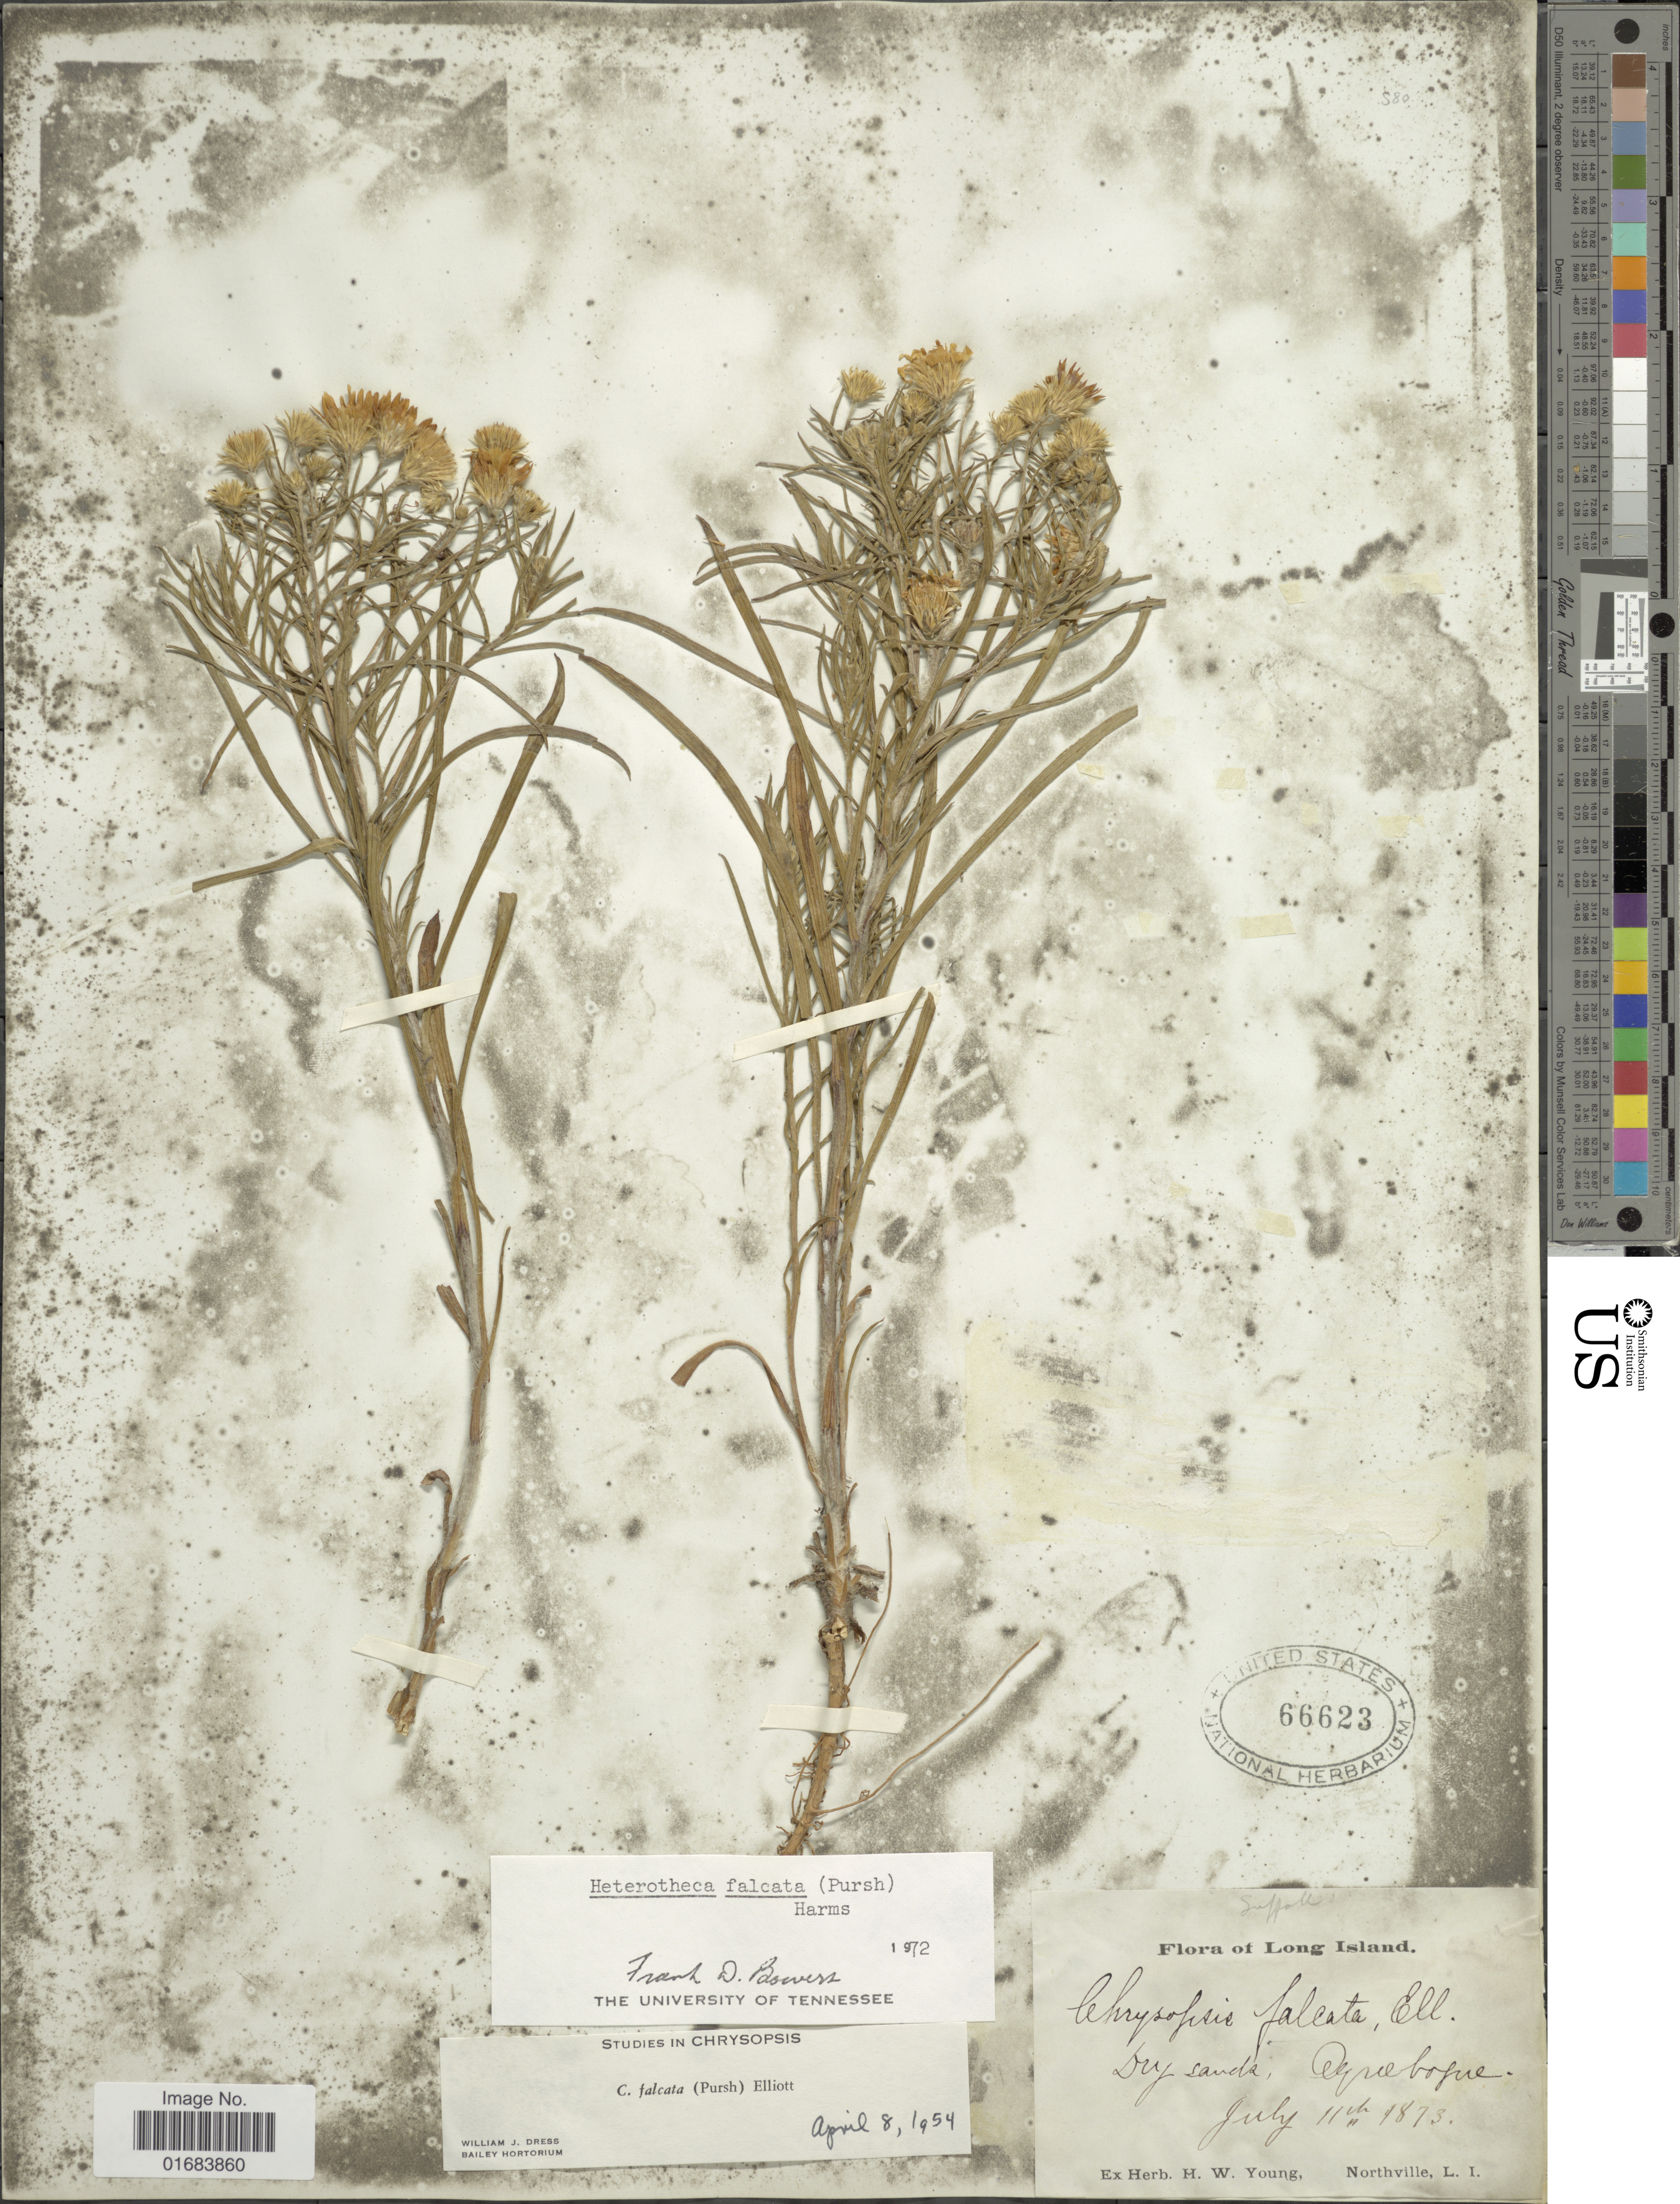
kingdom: Plantae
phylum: Tracheophyta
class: Magnoliopsida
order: Asterales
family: Asteraceae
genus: Pityopsis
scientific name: Pityopsis falcata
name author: (Pursh) Nutt.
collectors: H. W. Young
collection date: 1873-07-11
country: United States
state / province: New York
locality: Long Island, Aquebogue.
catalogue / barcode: US 66623